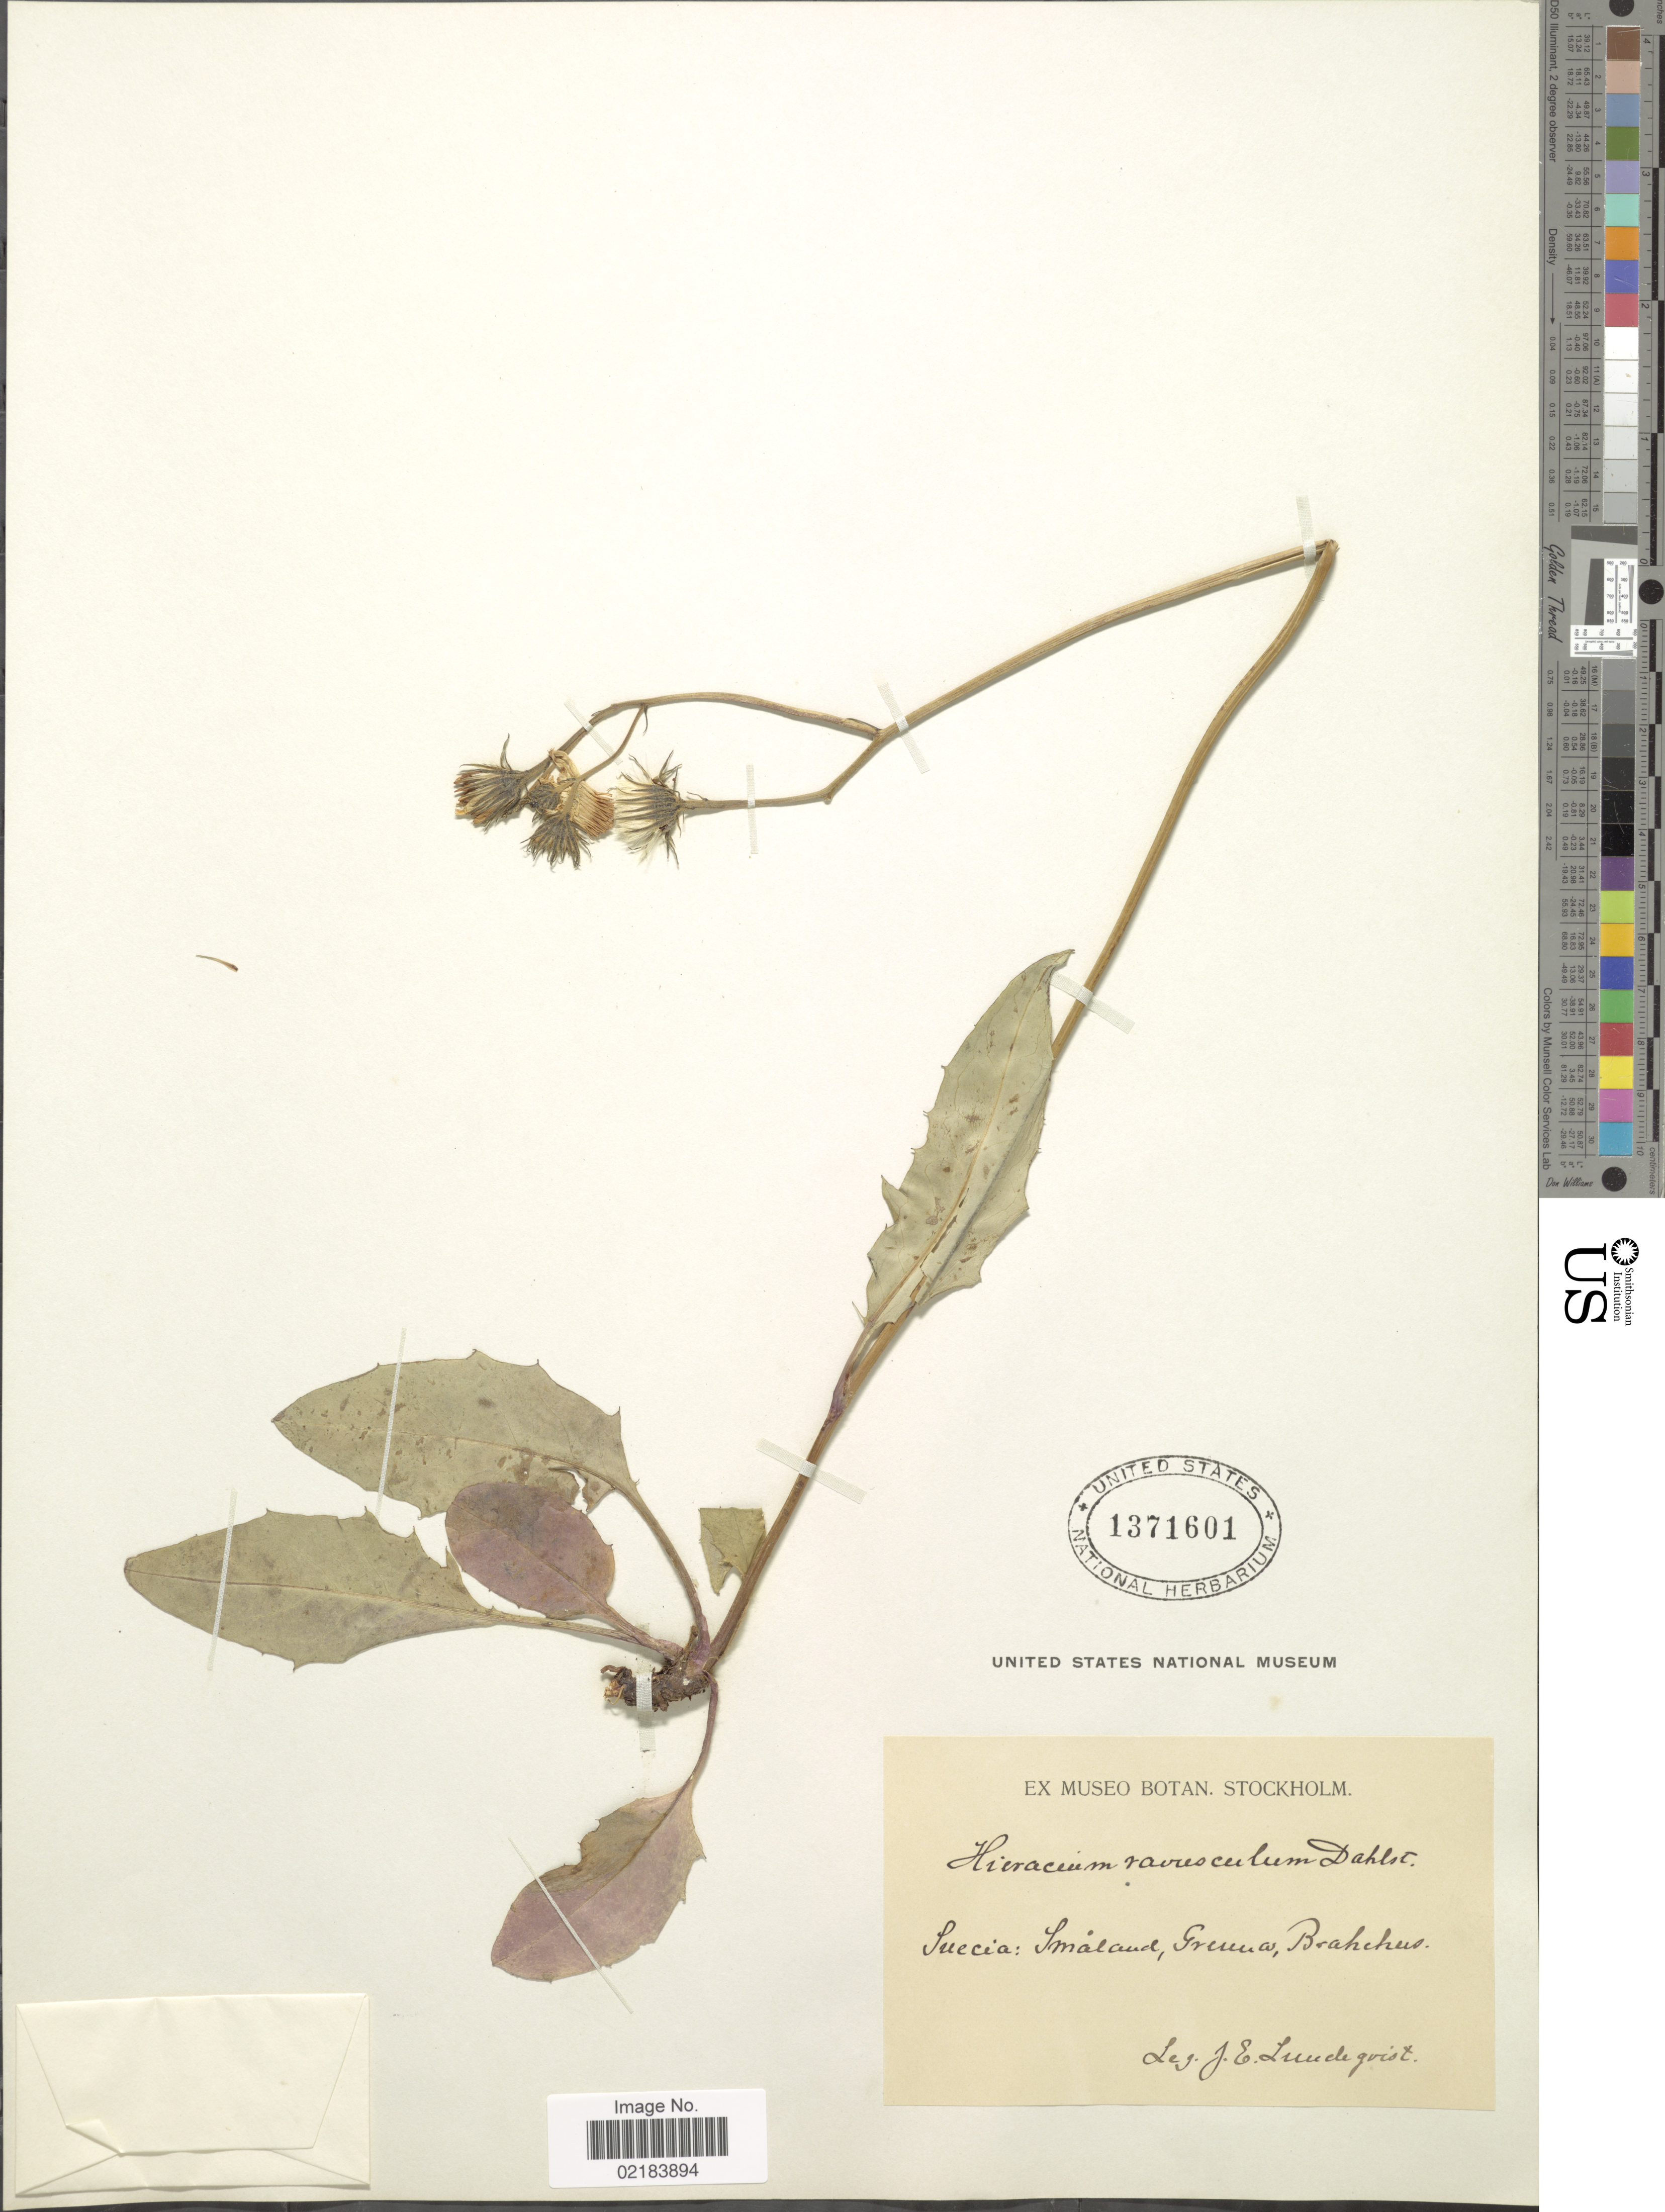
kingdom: Plantae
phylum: Tracheophyta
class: Magnoliopsida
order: Asterales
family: Asteraceae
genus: Hieracium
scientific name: Hieracium ravusculum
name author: (Dahlst.) Dahlst.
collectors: J. Lundequist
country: Sweden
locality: Suecica, Smaland. Granna, Brahehus.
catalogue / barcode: US 1371601